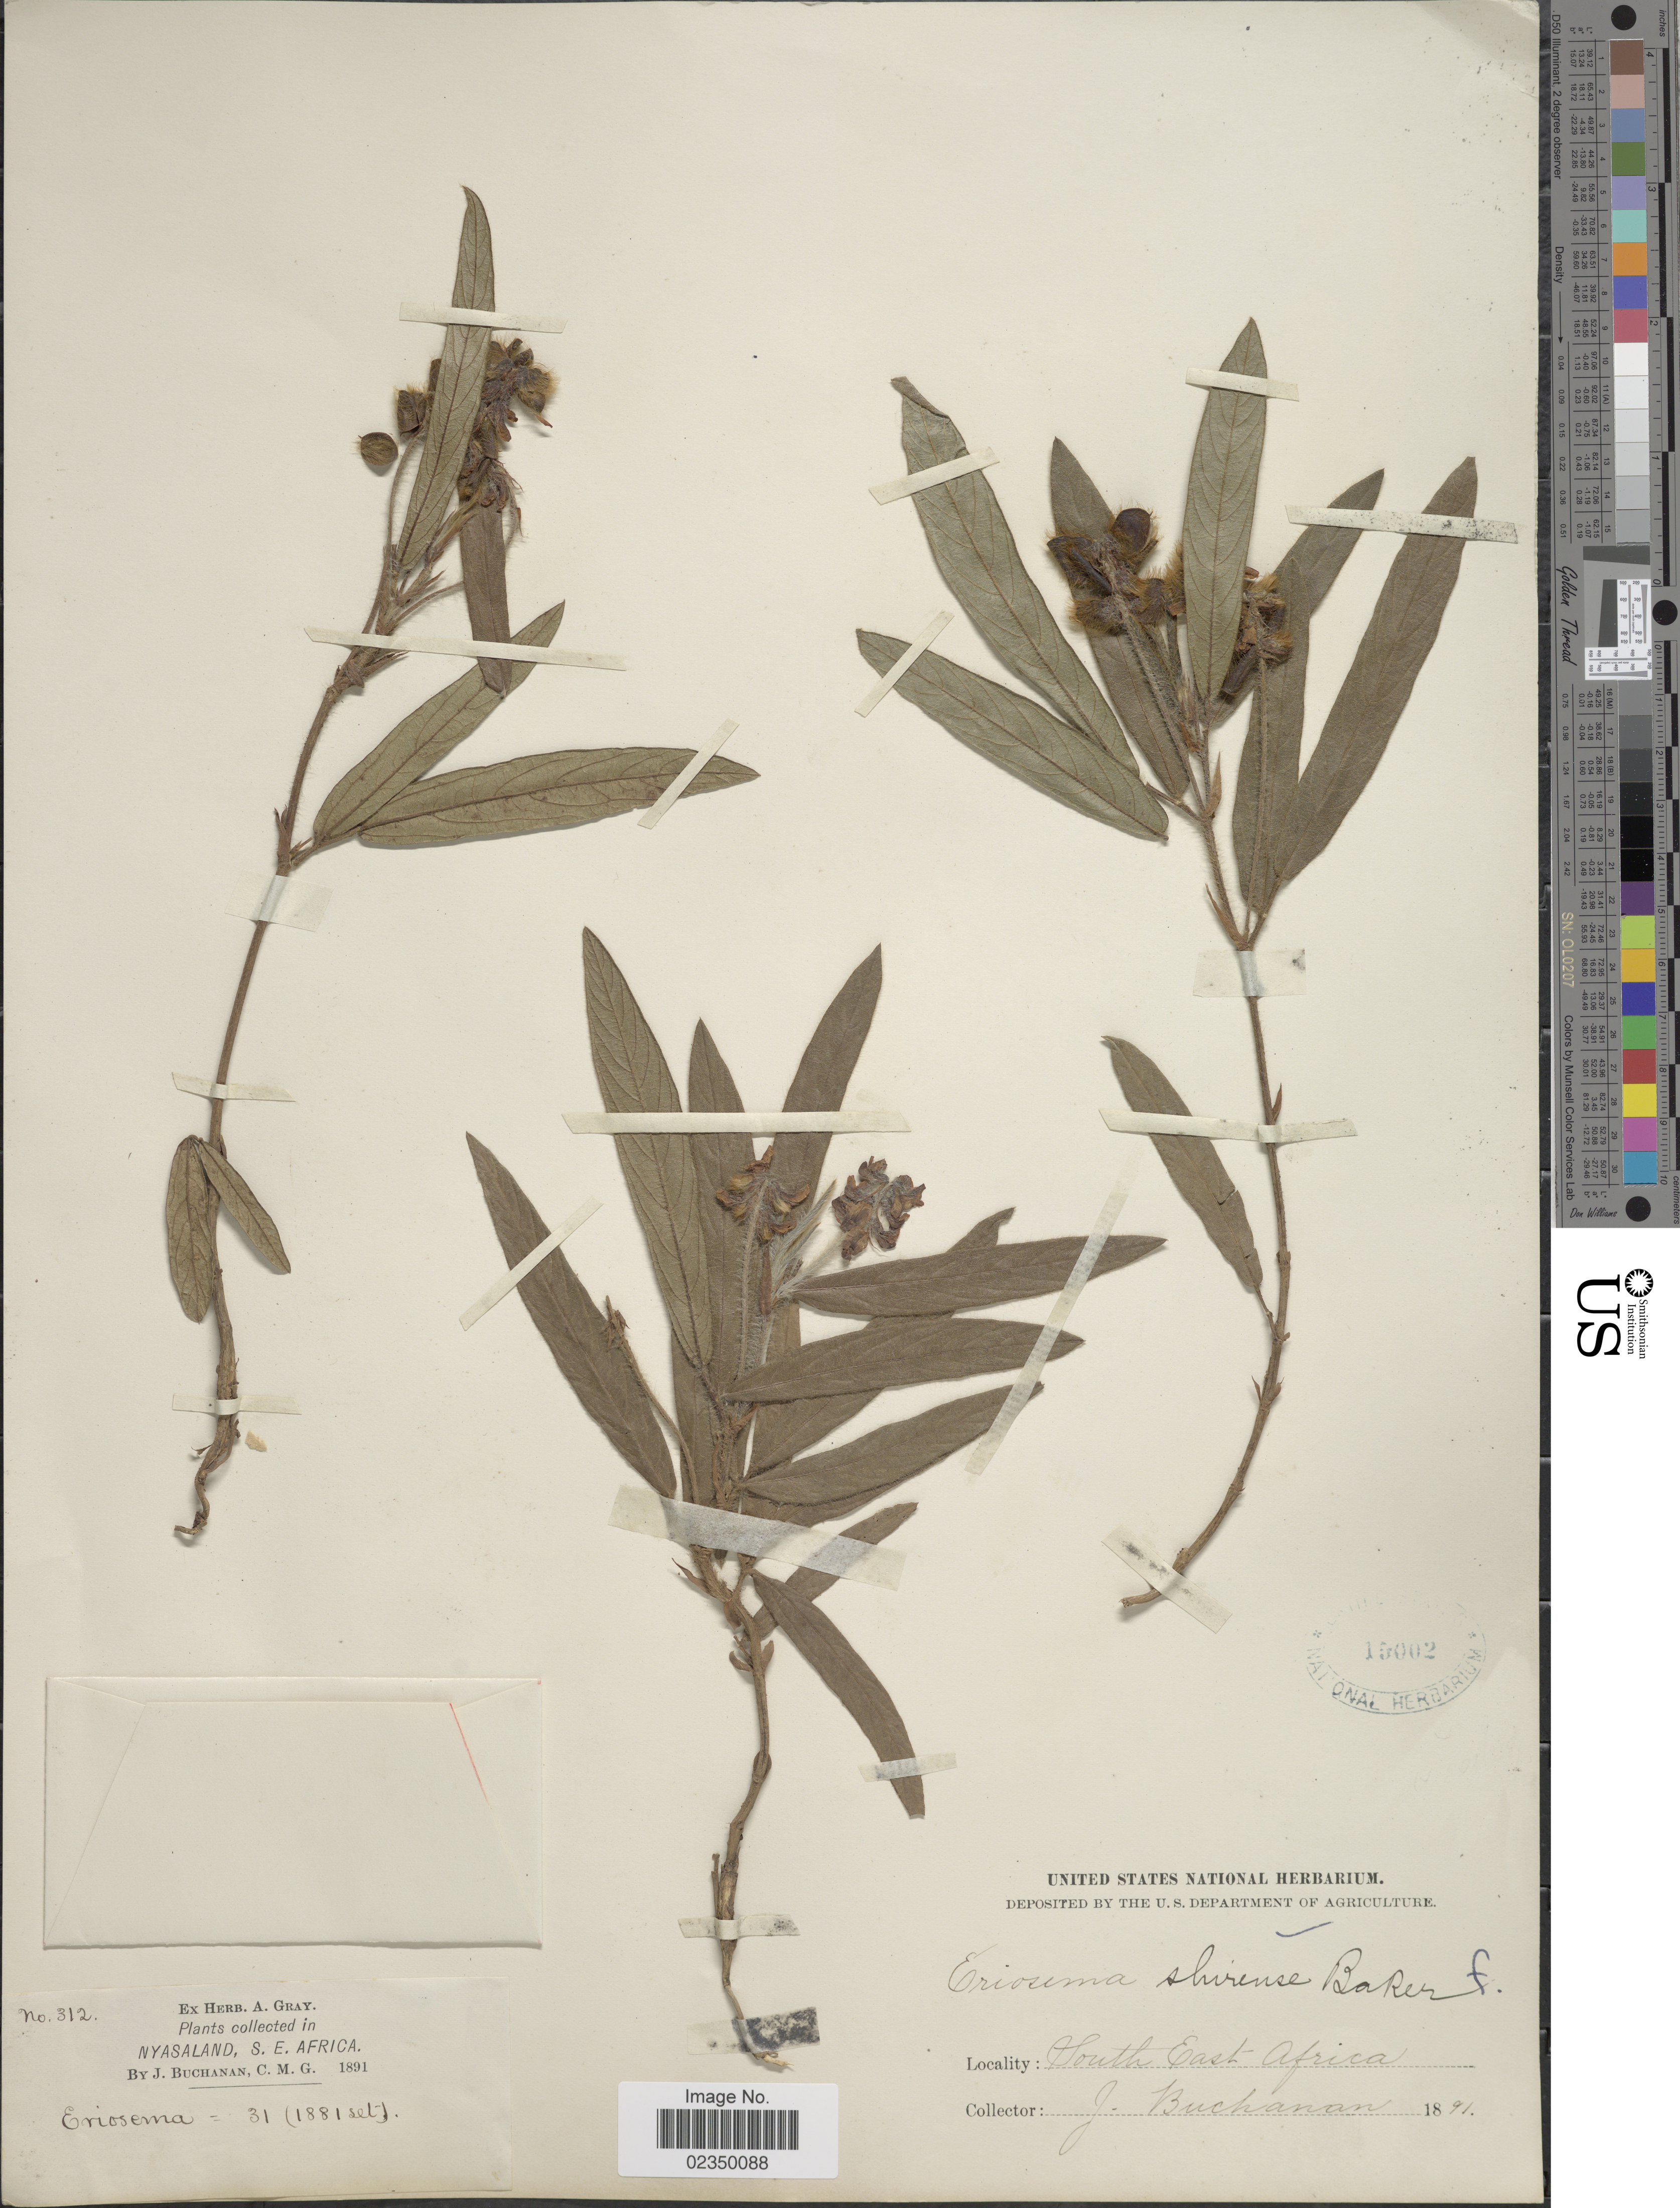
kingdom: Plantae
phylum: Tracheophyta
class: Magnoliopsida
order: Fabales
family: Fabaceae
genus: Eriosema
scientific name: Eriosema shirense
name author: Baker f.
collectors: J. Buchanan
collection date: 1891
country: Malawi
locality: Nyasaland, S.E. Africa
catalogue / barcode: US 15002